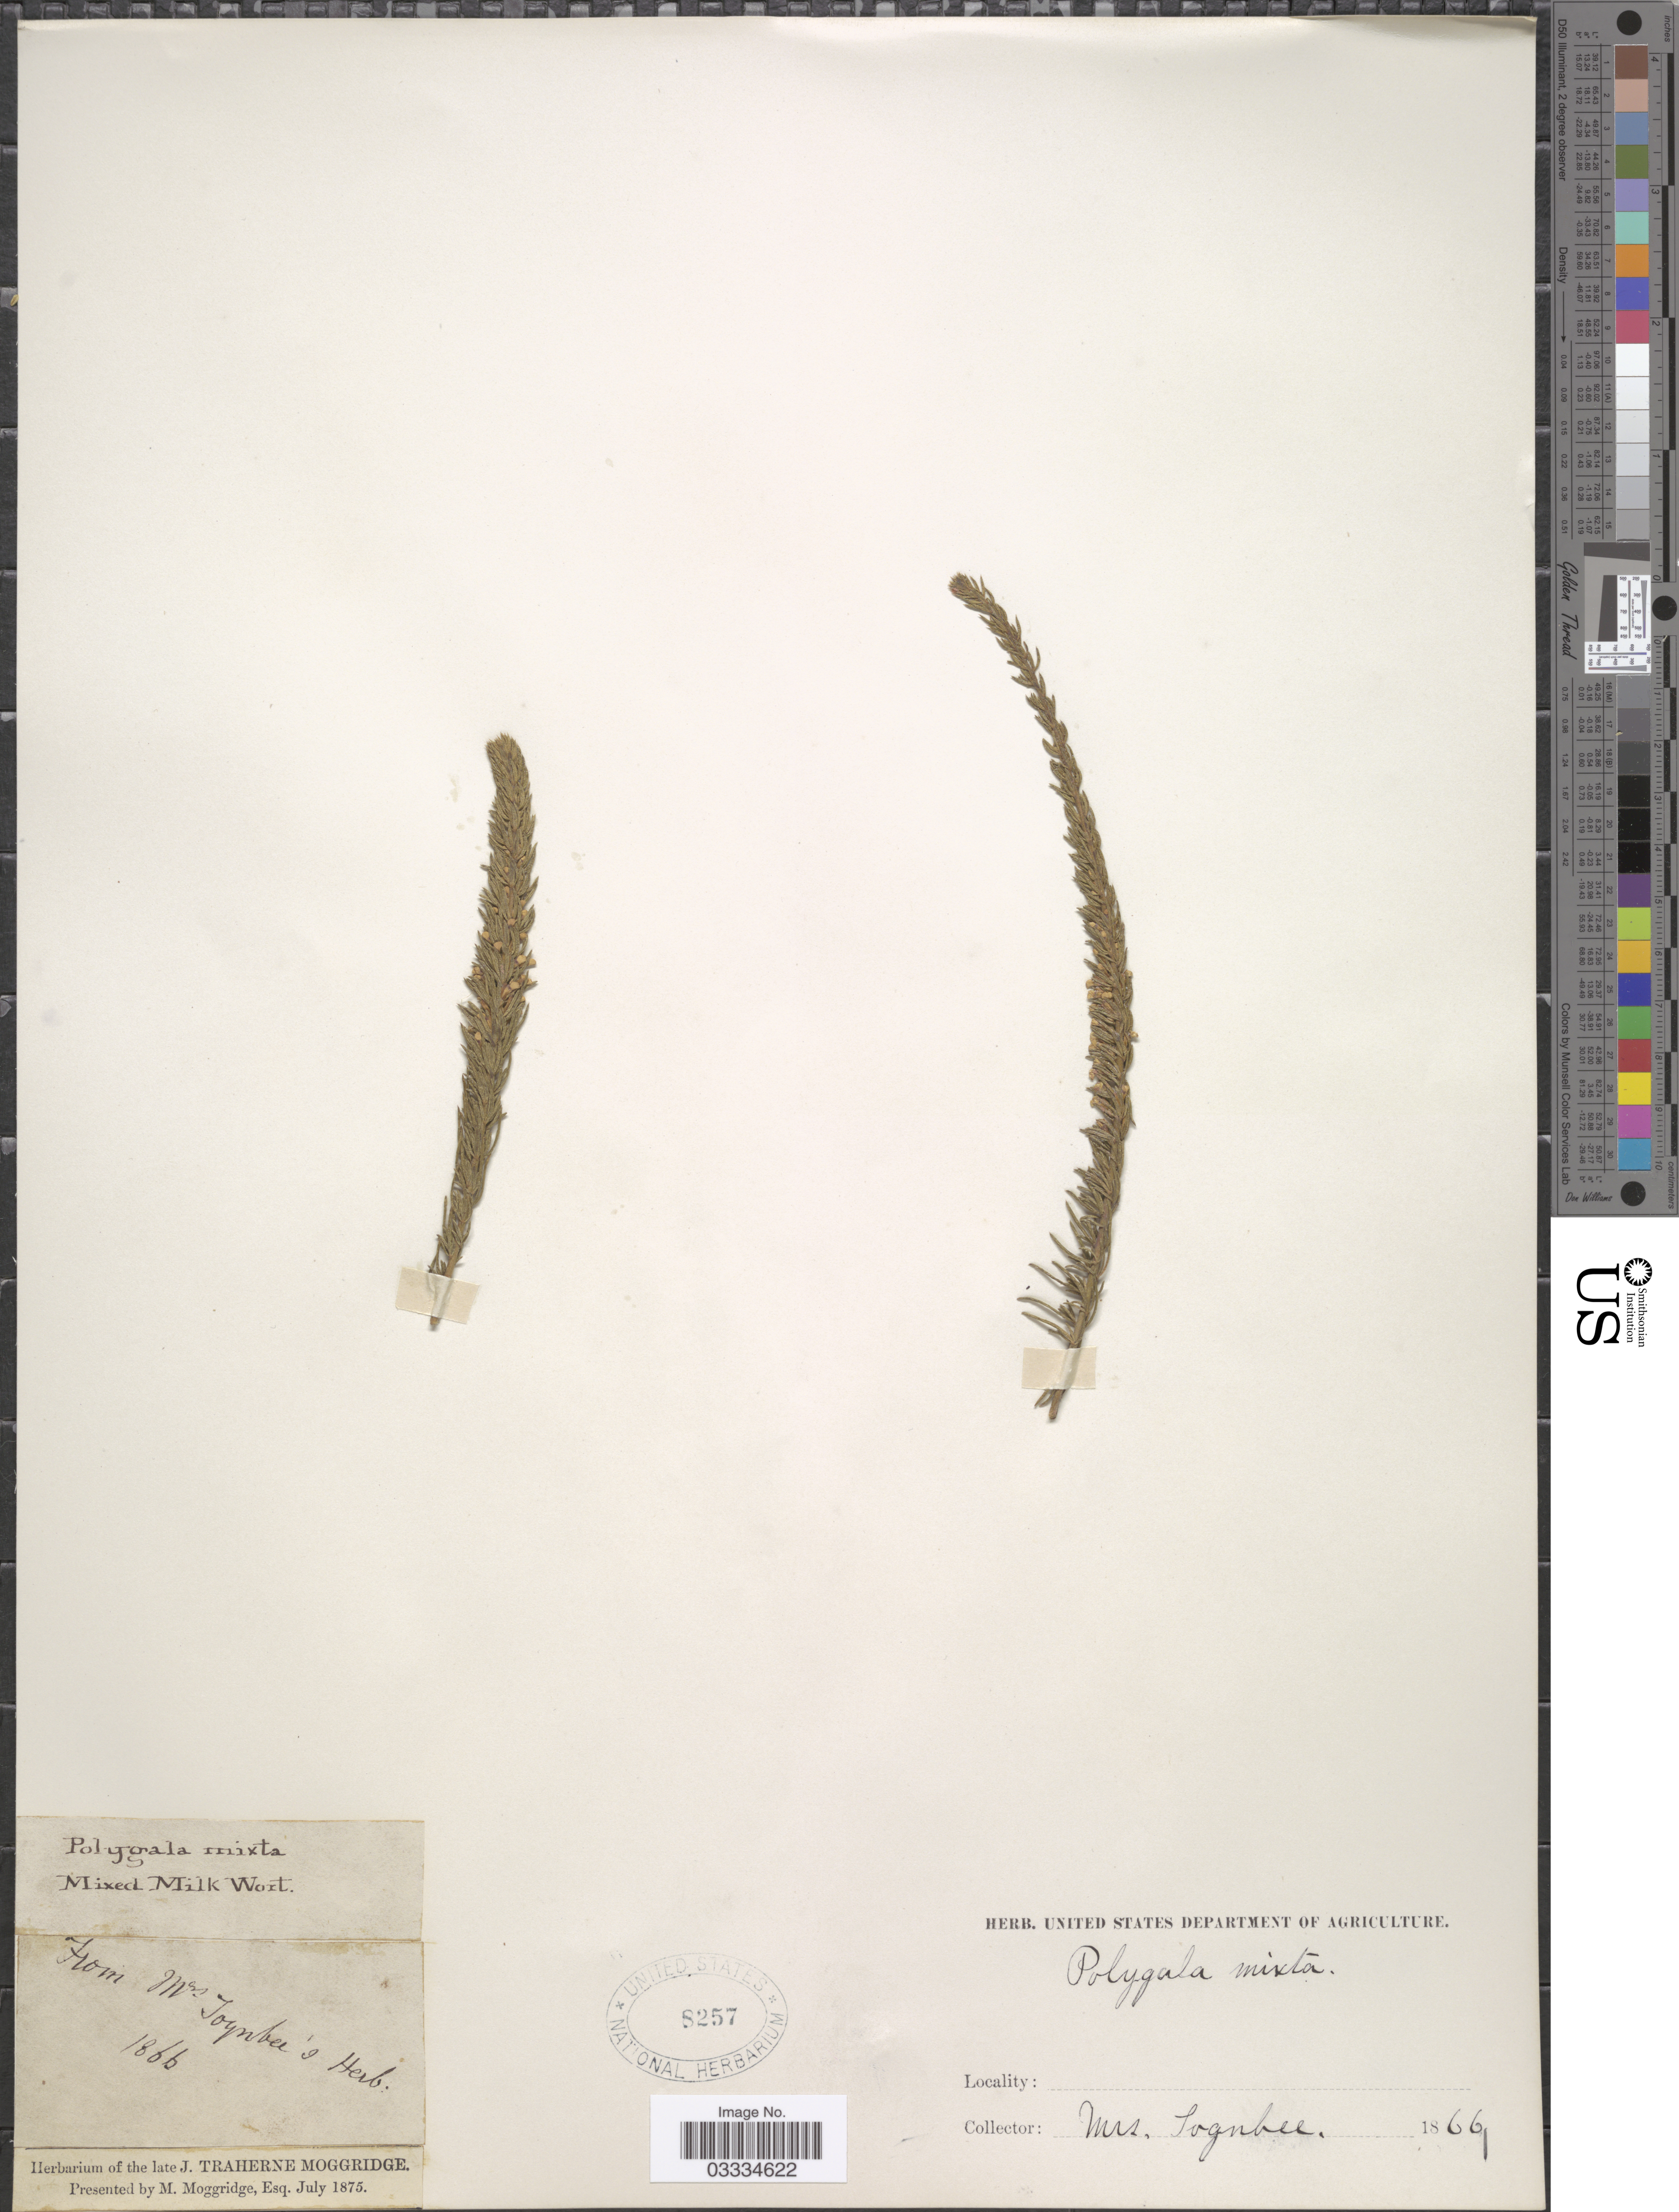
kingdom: Plantae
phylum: Tracheophyta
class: Magnoliopsida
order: Fabales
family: Polygalaceae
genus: Polygala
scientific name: Polygala mixta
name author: L. f.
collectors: Toynbee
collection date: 1866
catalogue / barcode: US 8257